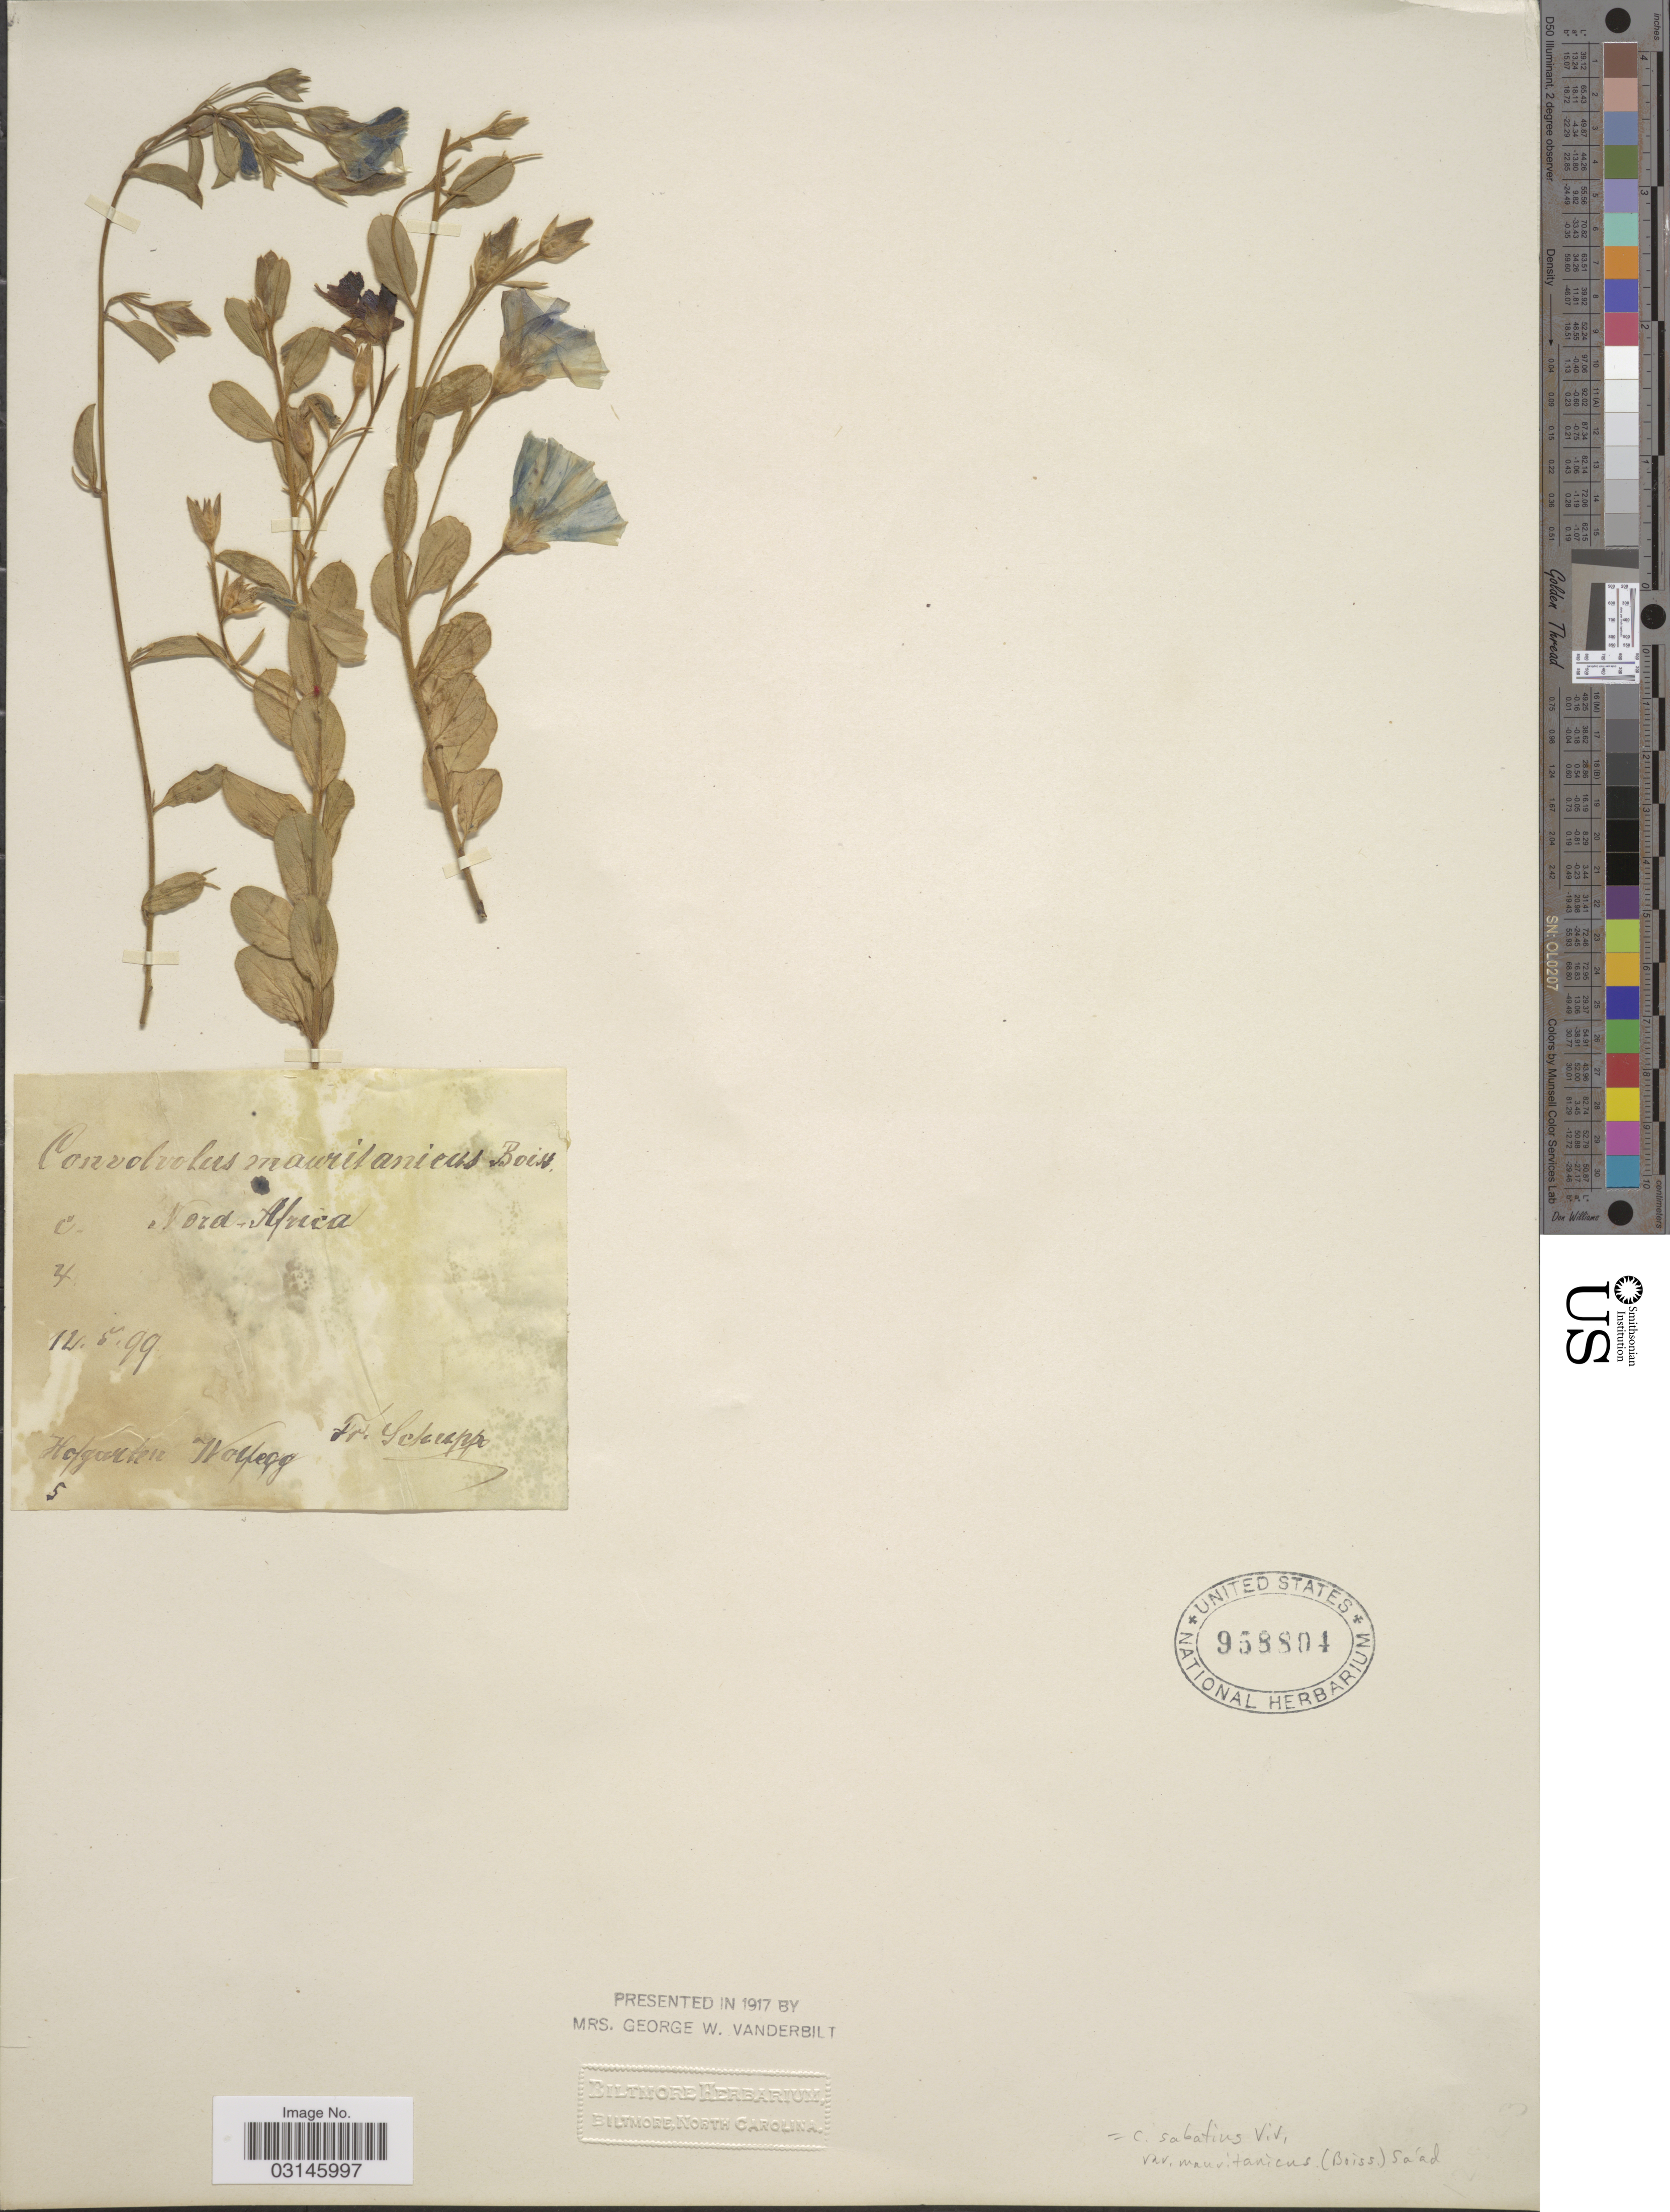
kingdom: Plantae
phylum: Tracheophyta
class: Magnoliopsida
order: Solanales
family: Convolvulaceae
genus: Convolvulus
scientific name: Convolvulus sabatius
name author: Viv.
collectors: Schupp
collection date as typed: Transcribed d/m/y: 12/5/99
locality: Nord-Africa. Hofgarten Wolfegg. [interpreted]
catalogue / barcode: US 958804